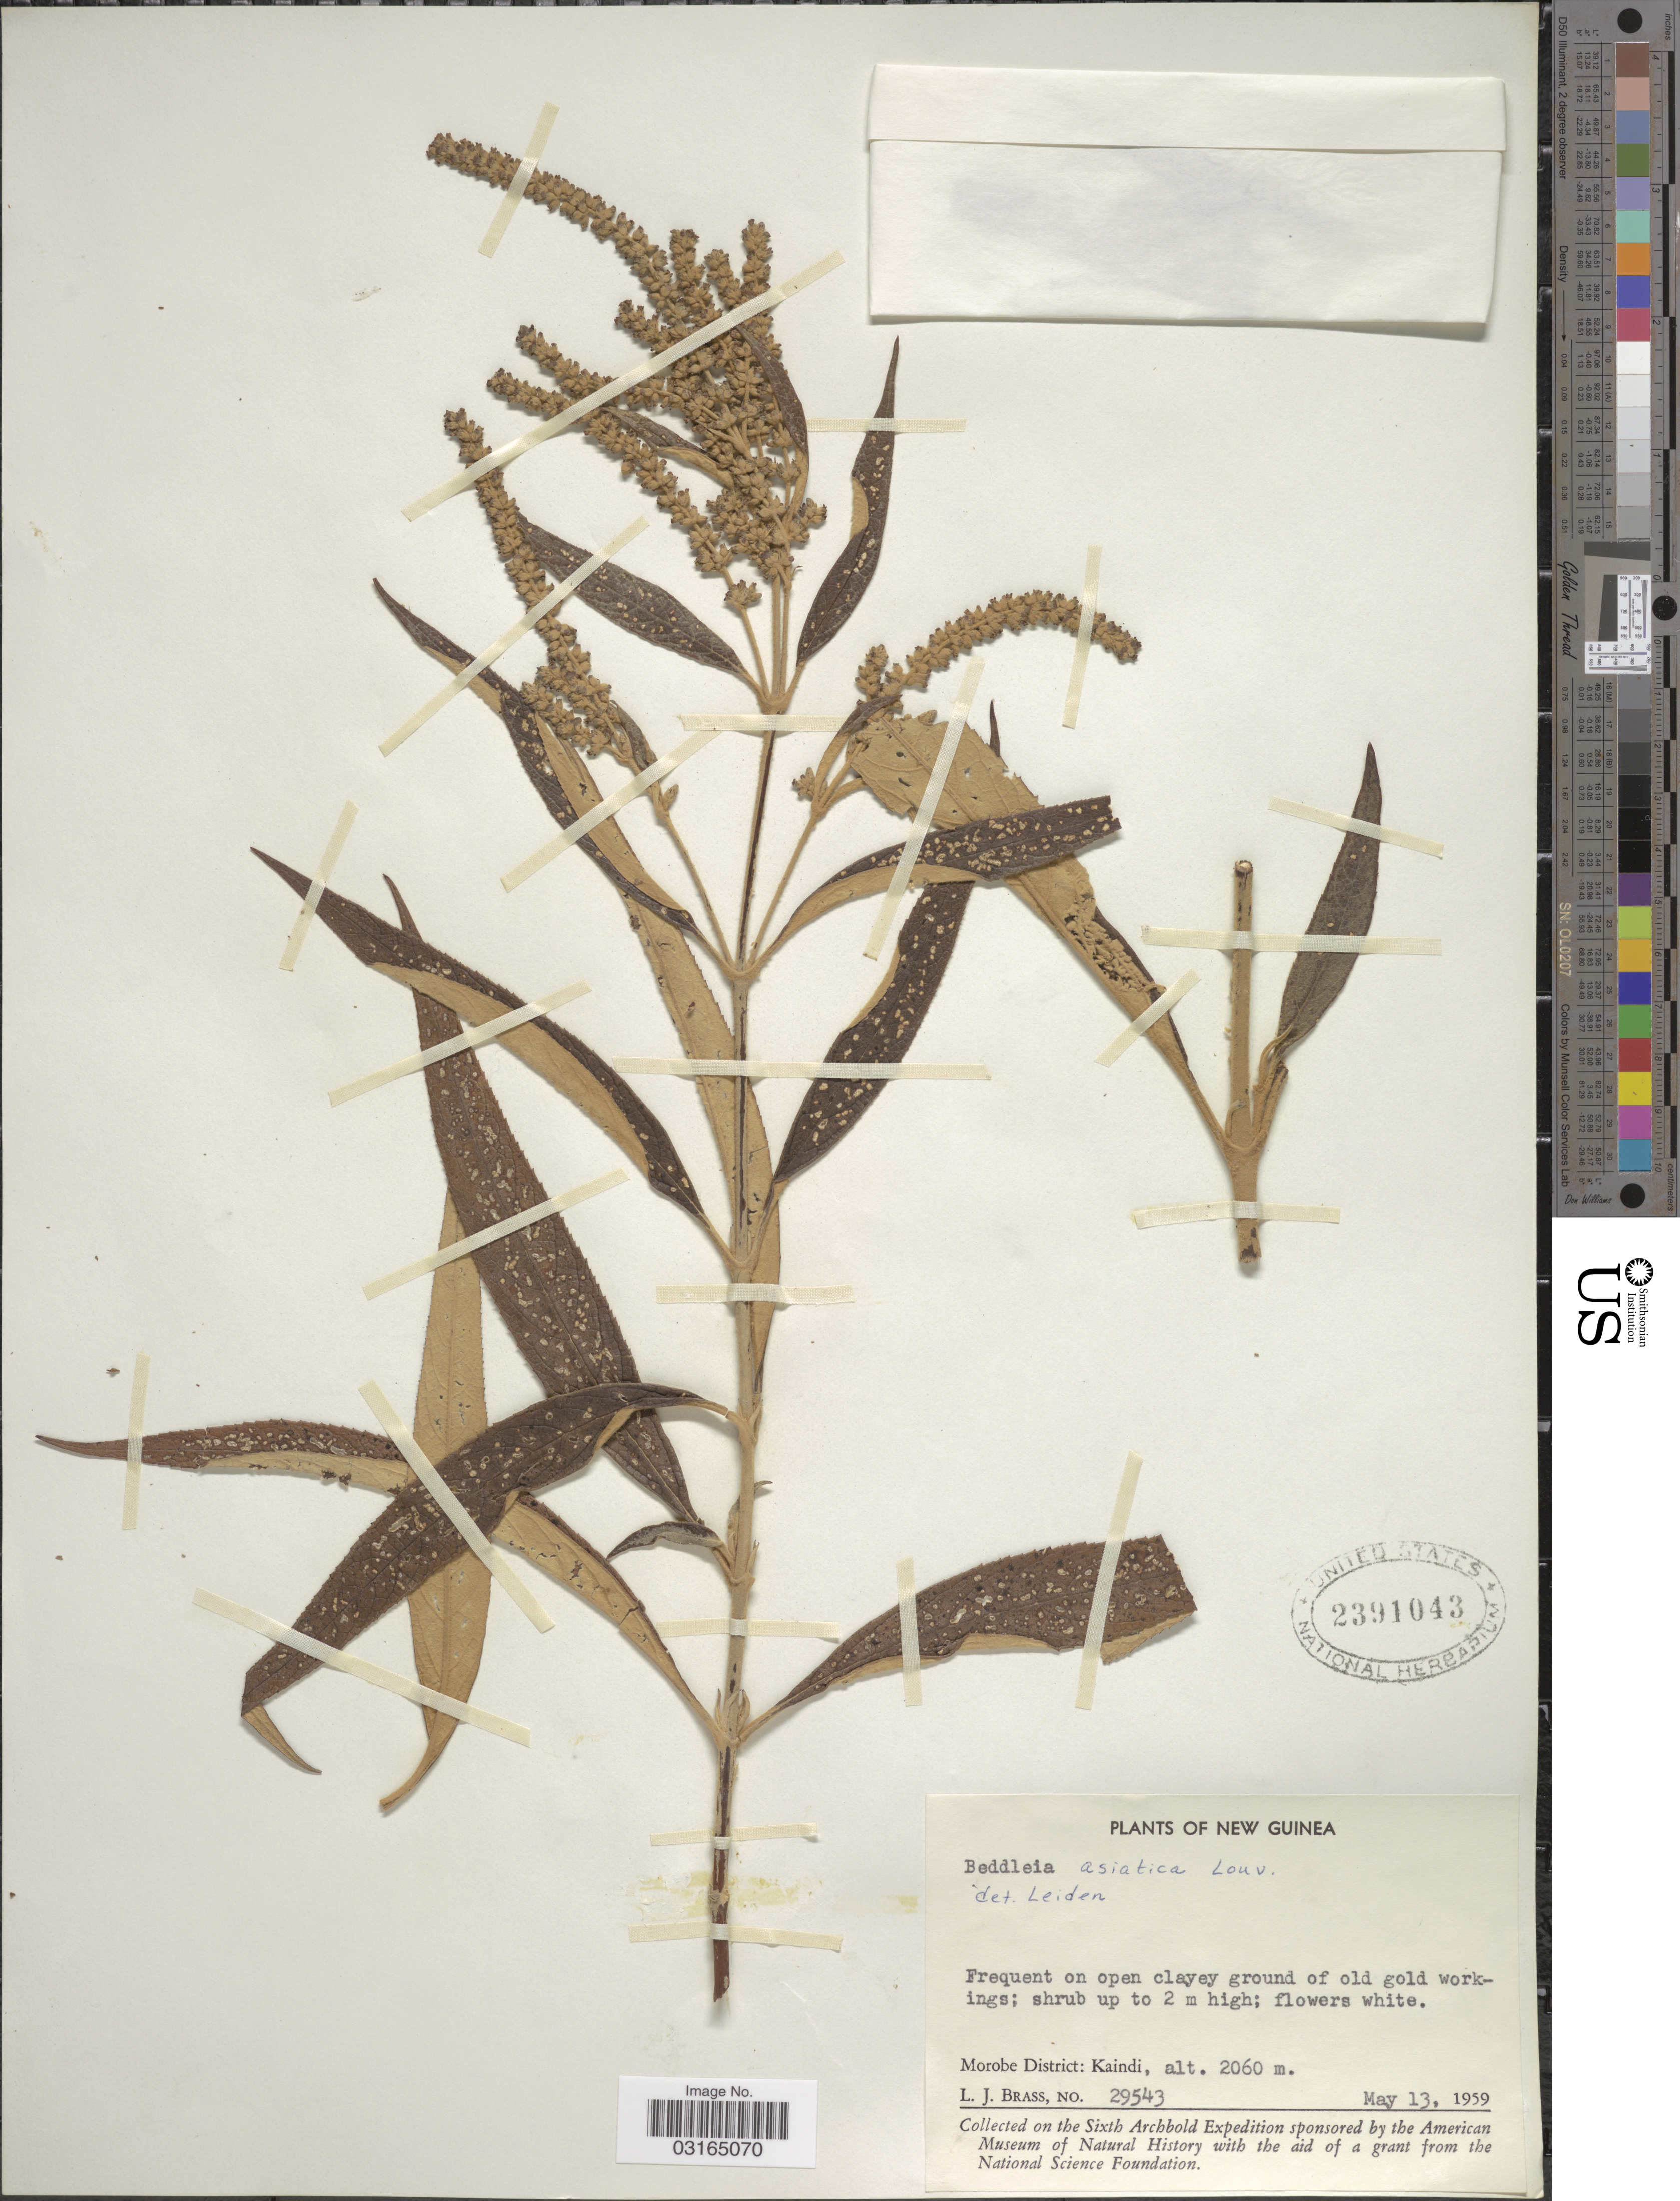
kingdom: Plantae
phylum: Tracheophyta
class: Magnoliopsida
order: Lamiales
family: Scrophulariaceae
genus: Buddleja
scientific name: Buddleja asiatica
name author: Lour.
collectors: L. J. Brass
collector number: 29543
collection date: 1959-05-13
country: Papua New Guinea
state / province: Morobe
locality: New Guinea. Kaindi.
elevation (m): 2060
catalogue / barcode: US 2391043